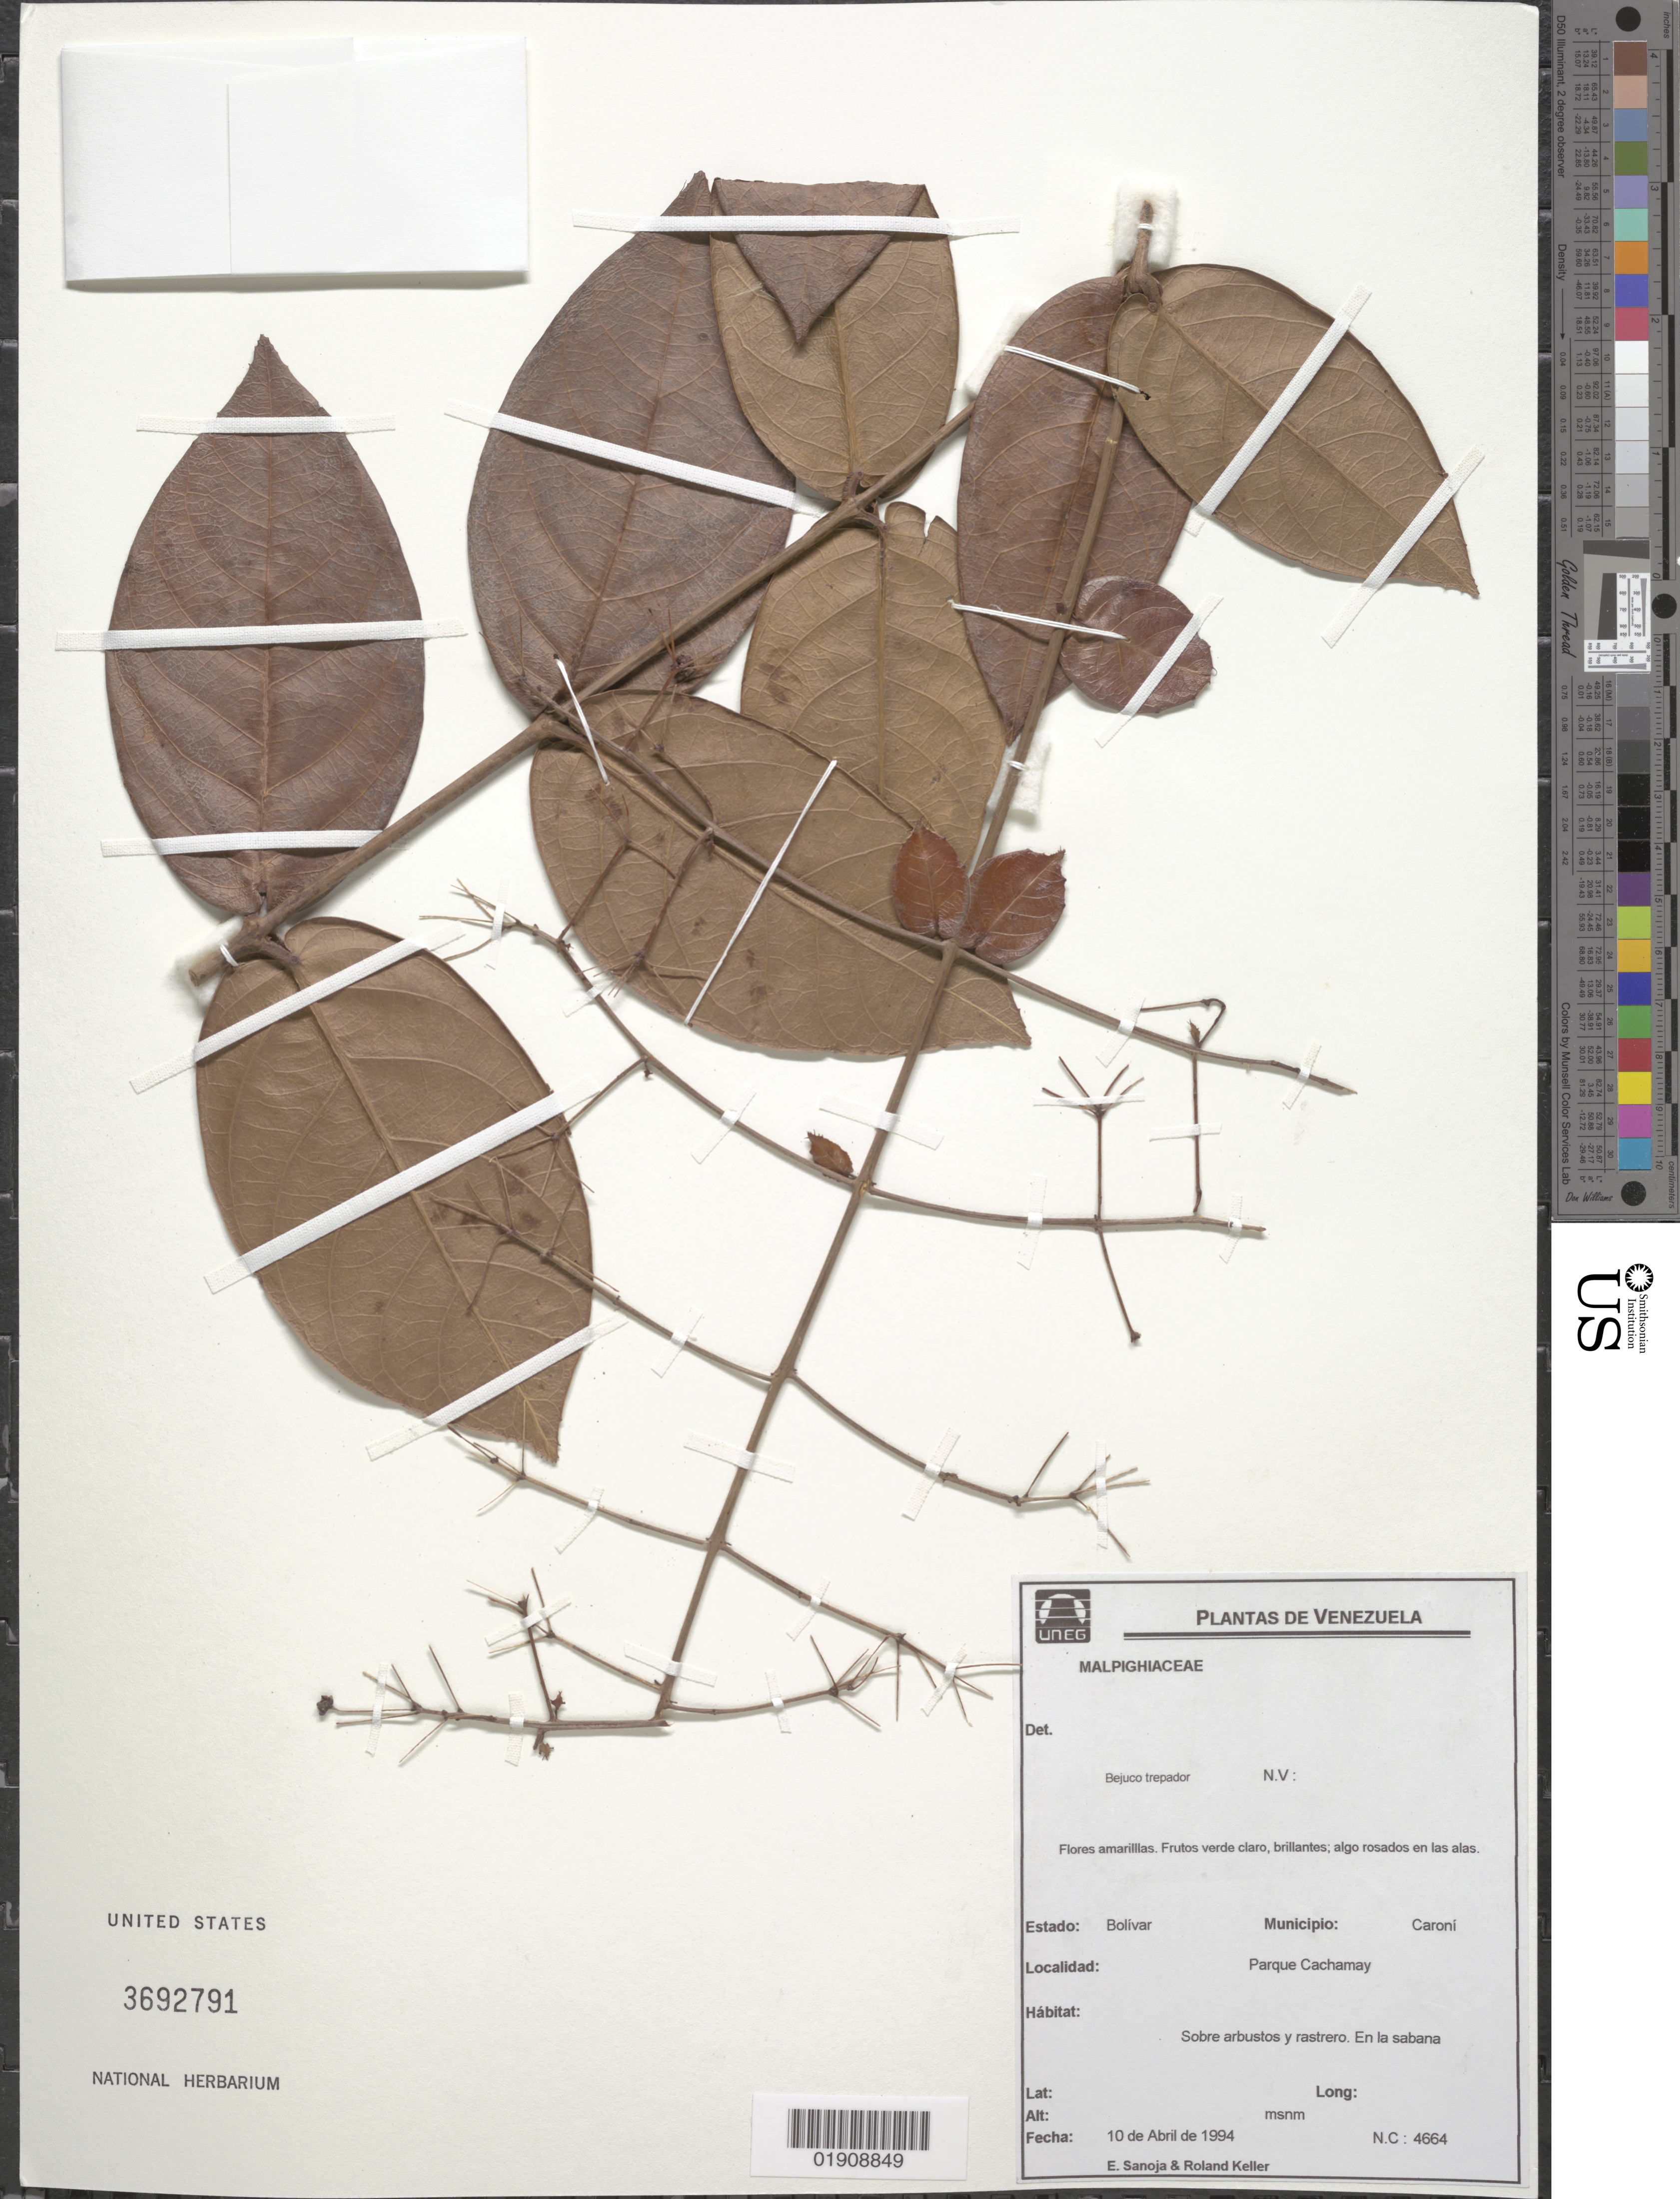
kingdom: Plantae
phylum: Tracheophyta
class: Magnoliopsida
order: Malpighiales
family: Malpighiaceae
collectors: E. Sanoja & R. Keller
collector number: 4664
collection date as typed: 10 April 1994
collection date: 1994-04-10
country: Venezuela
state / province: Bolivar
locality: Parque Cachamay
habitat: Sobre arbustos y rastrero. En la sabana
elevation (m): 1200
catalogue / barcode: US 3692791